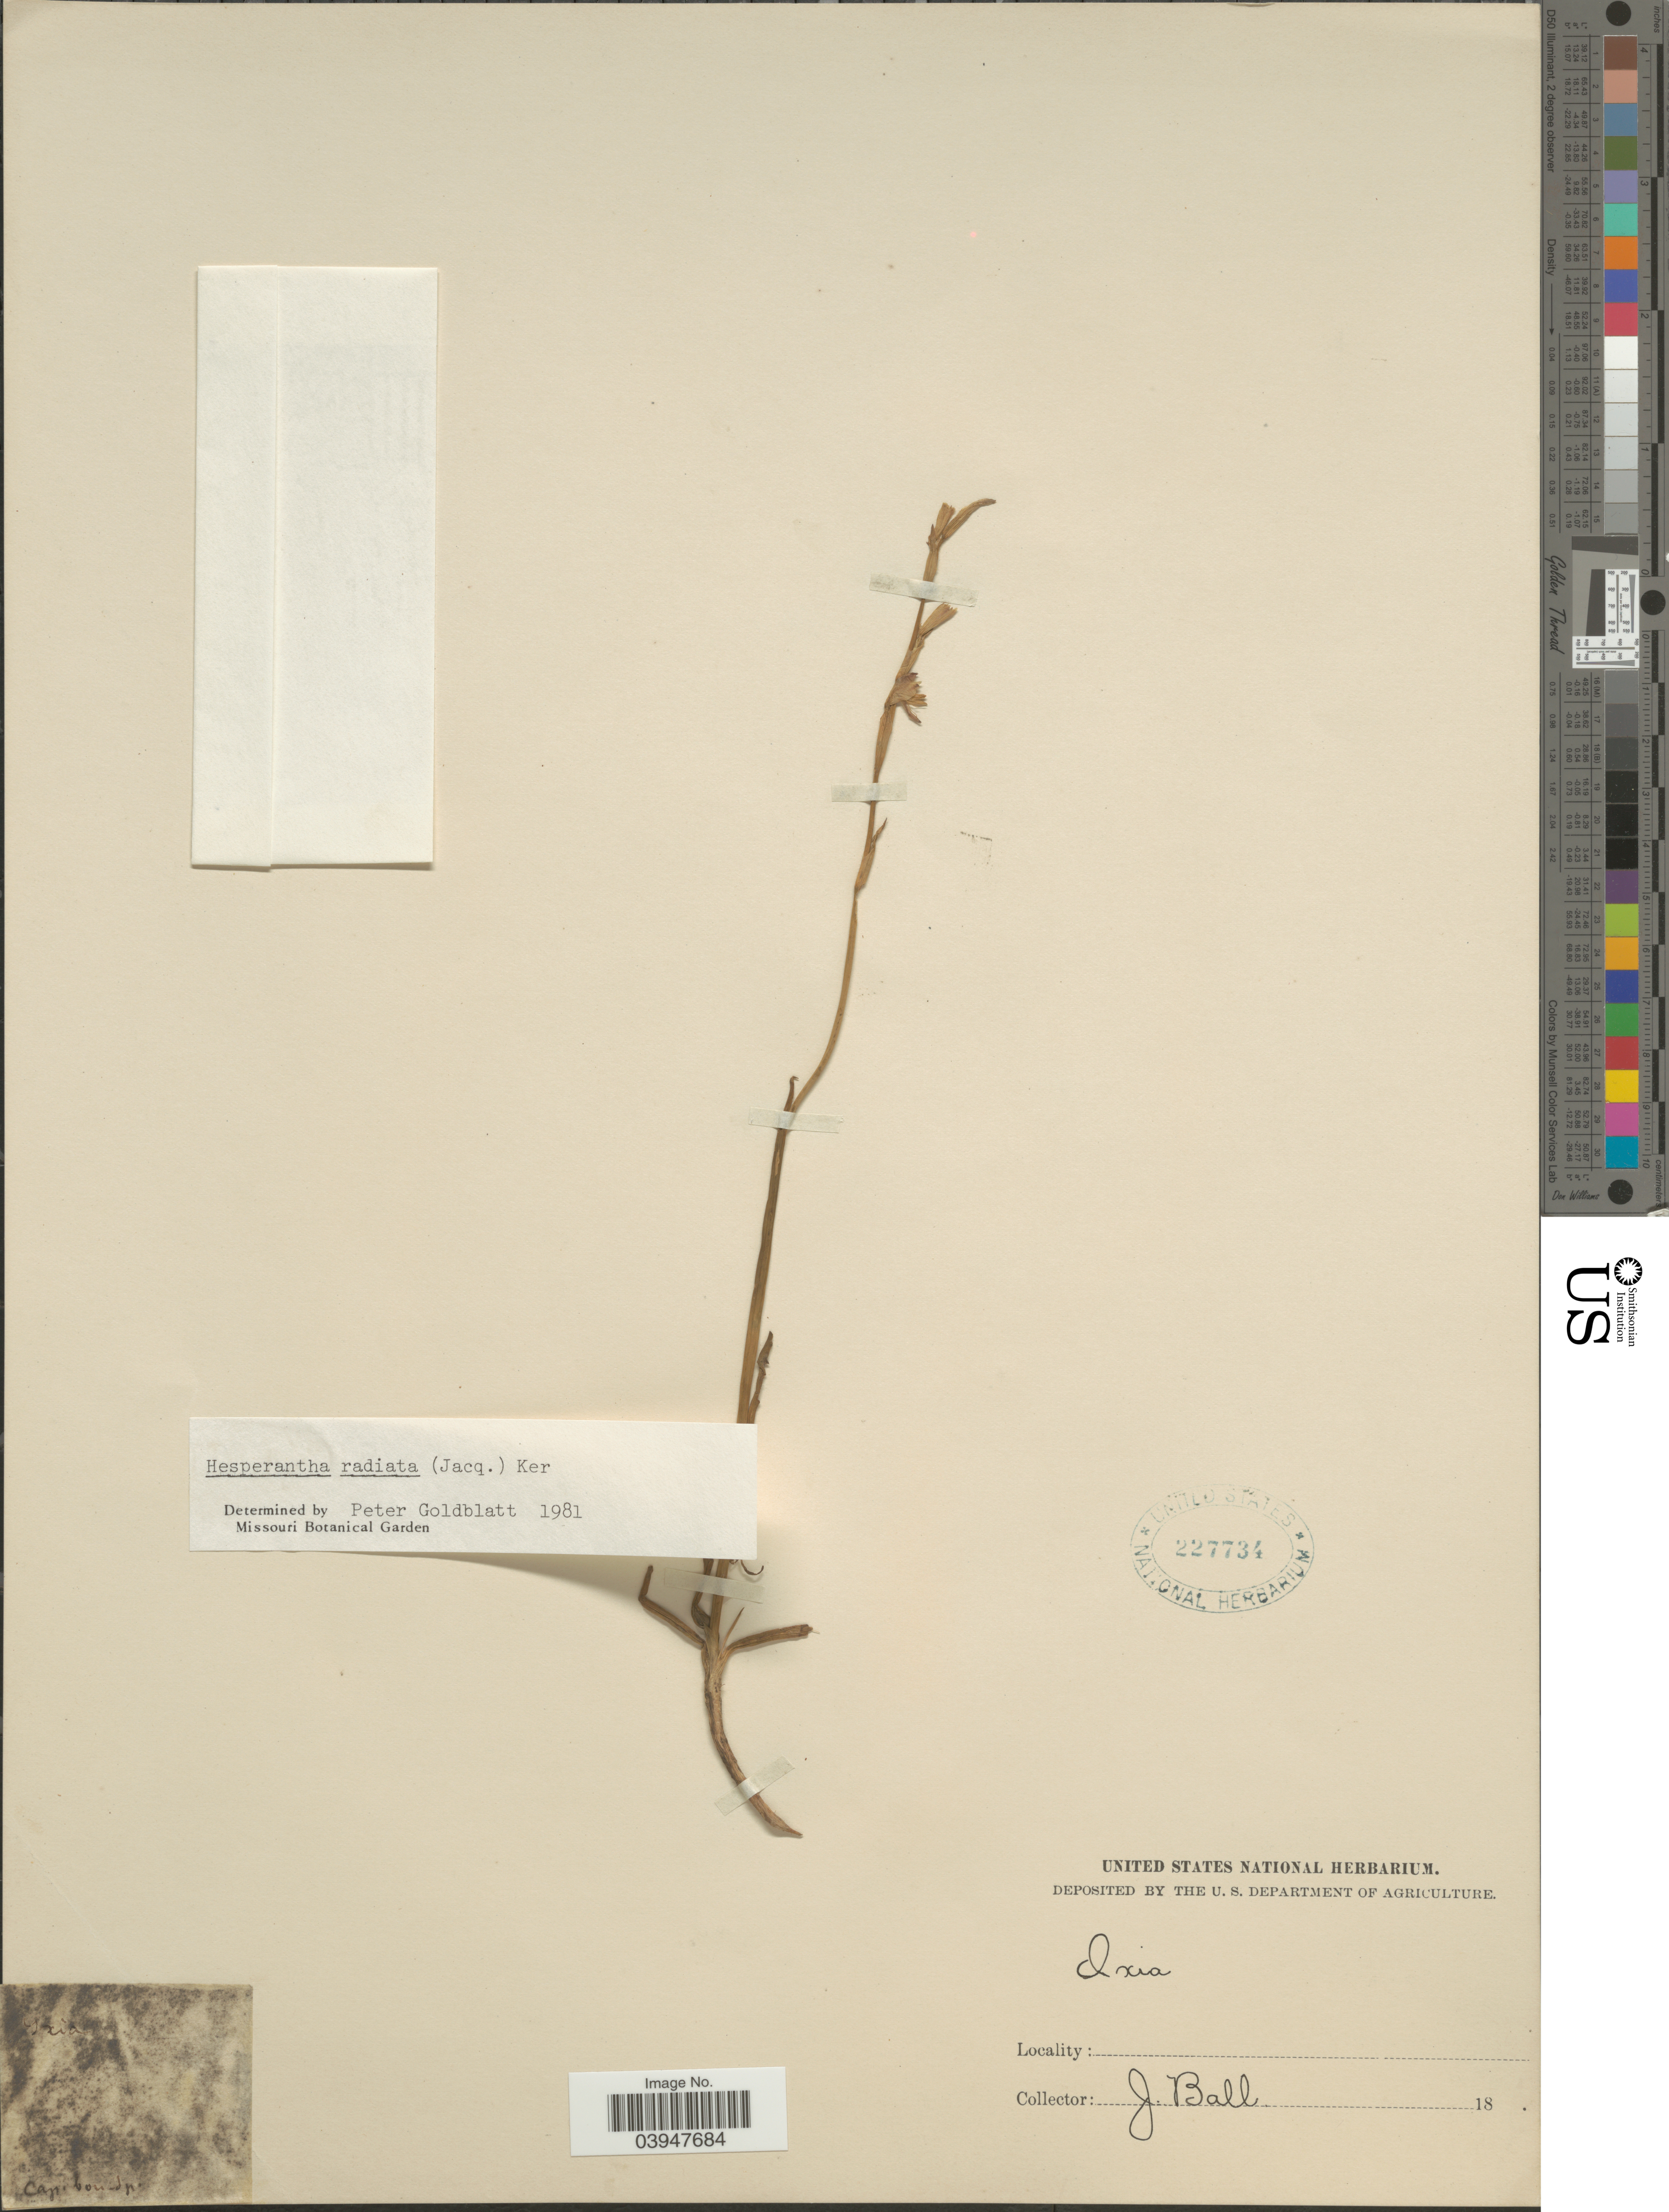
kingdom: Plantae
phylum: Tracheophyta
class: Liliopsida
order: Asparagales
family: Iridaceae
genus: Hesperantha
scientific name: Hesperantha radiata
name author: Ker Gawl.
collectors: J. Ball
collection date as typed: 18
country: South Africa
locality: Cap. bon-sp.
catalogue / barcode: US 227734